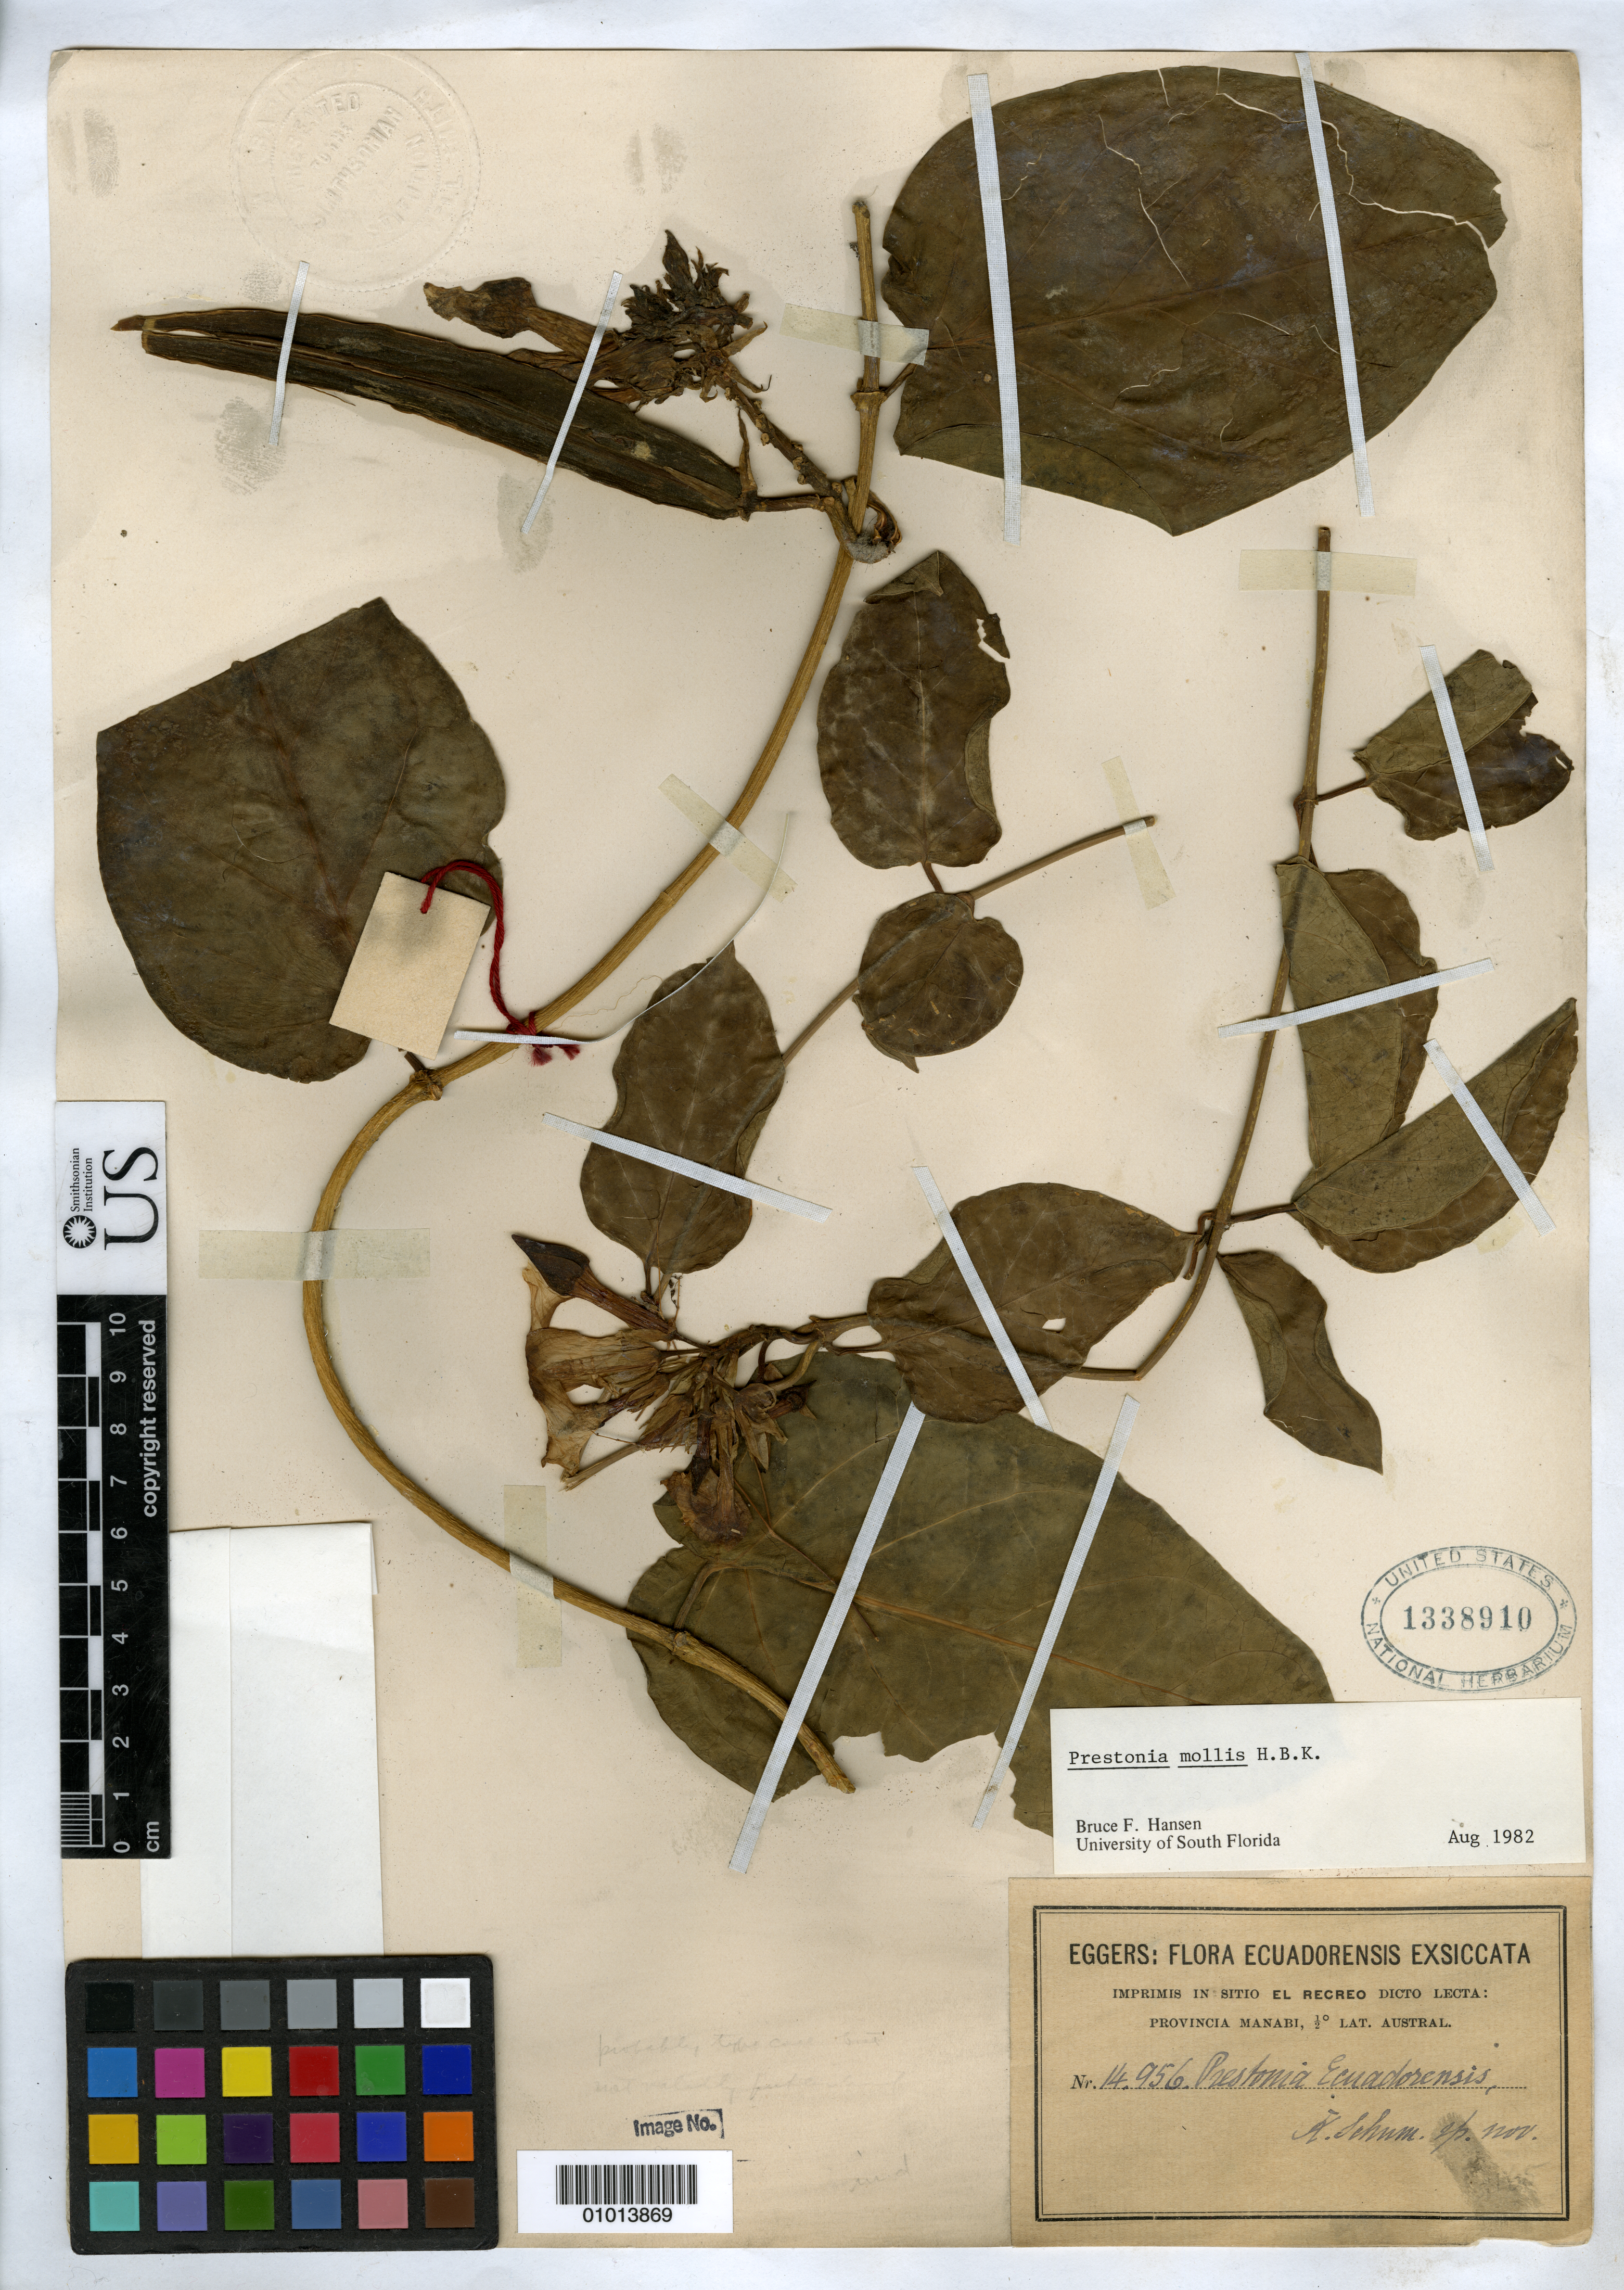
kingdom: Plantae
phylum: Tracheophyta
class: Magnoliopsida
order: Gentianales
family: Apocynaceae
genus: Prestonia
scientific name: Prestonia ecuadorensis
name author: K. Schum.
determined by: Hansen, Bruce F.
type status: Possible Type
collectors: K. M. Schumann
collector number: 14956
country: Ecuador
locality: Manabi.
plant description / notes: Name treated as nom. nud. by some authors.; Specimen ex John Donnell Smith herbarium.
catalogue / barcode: US 1338910